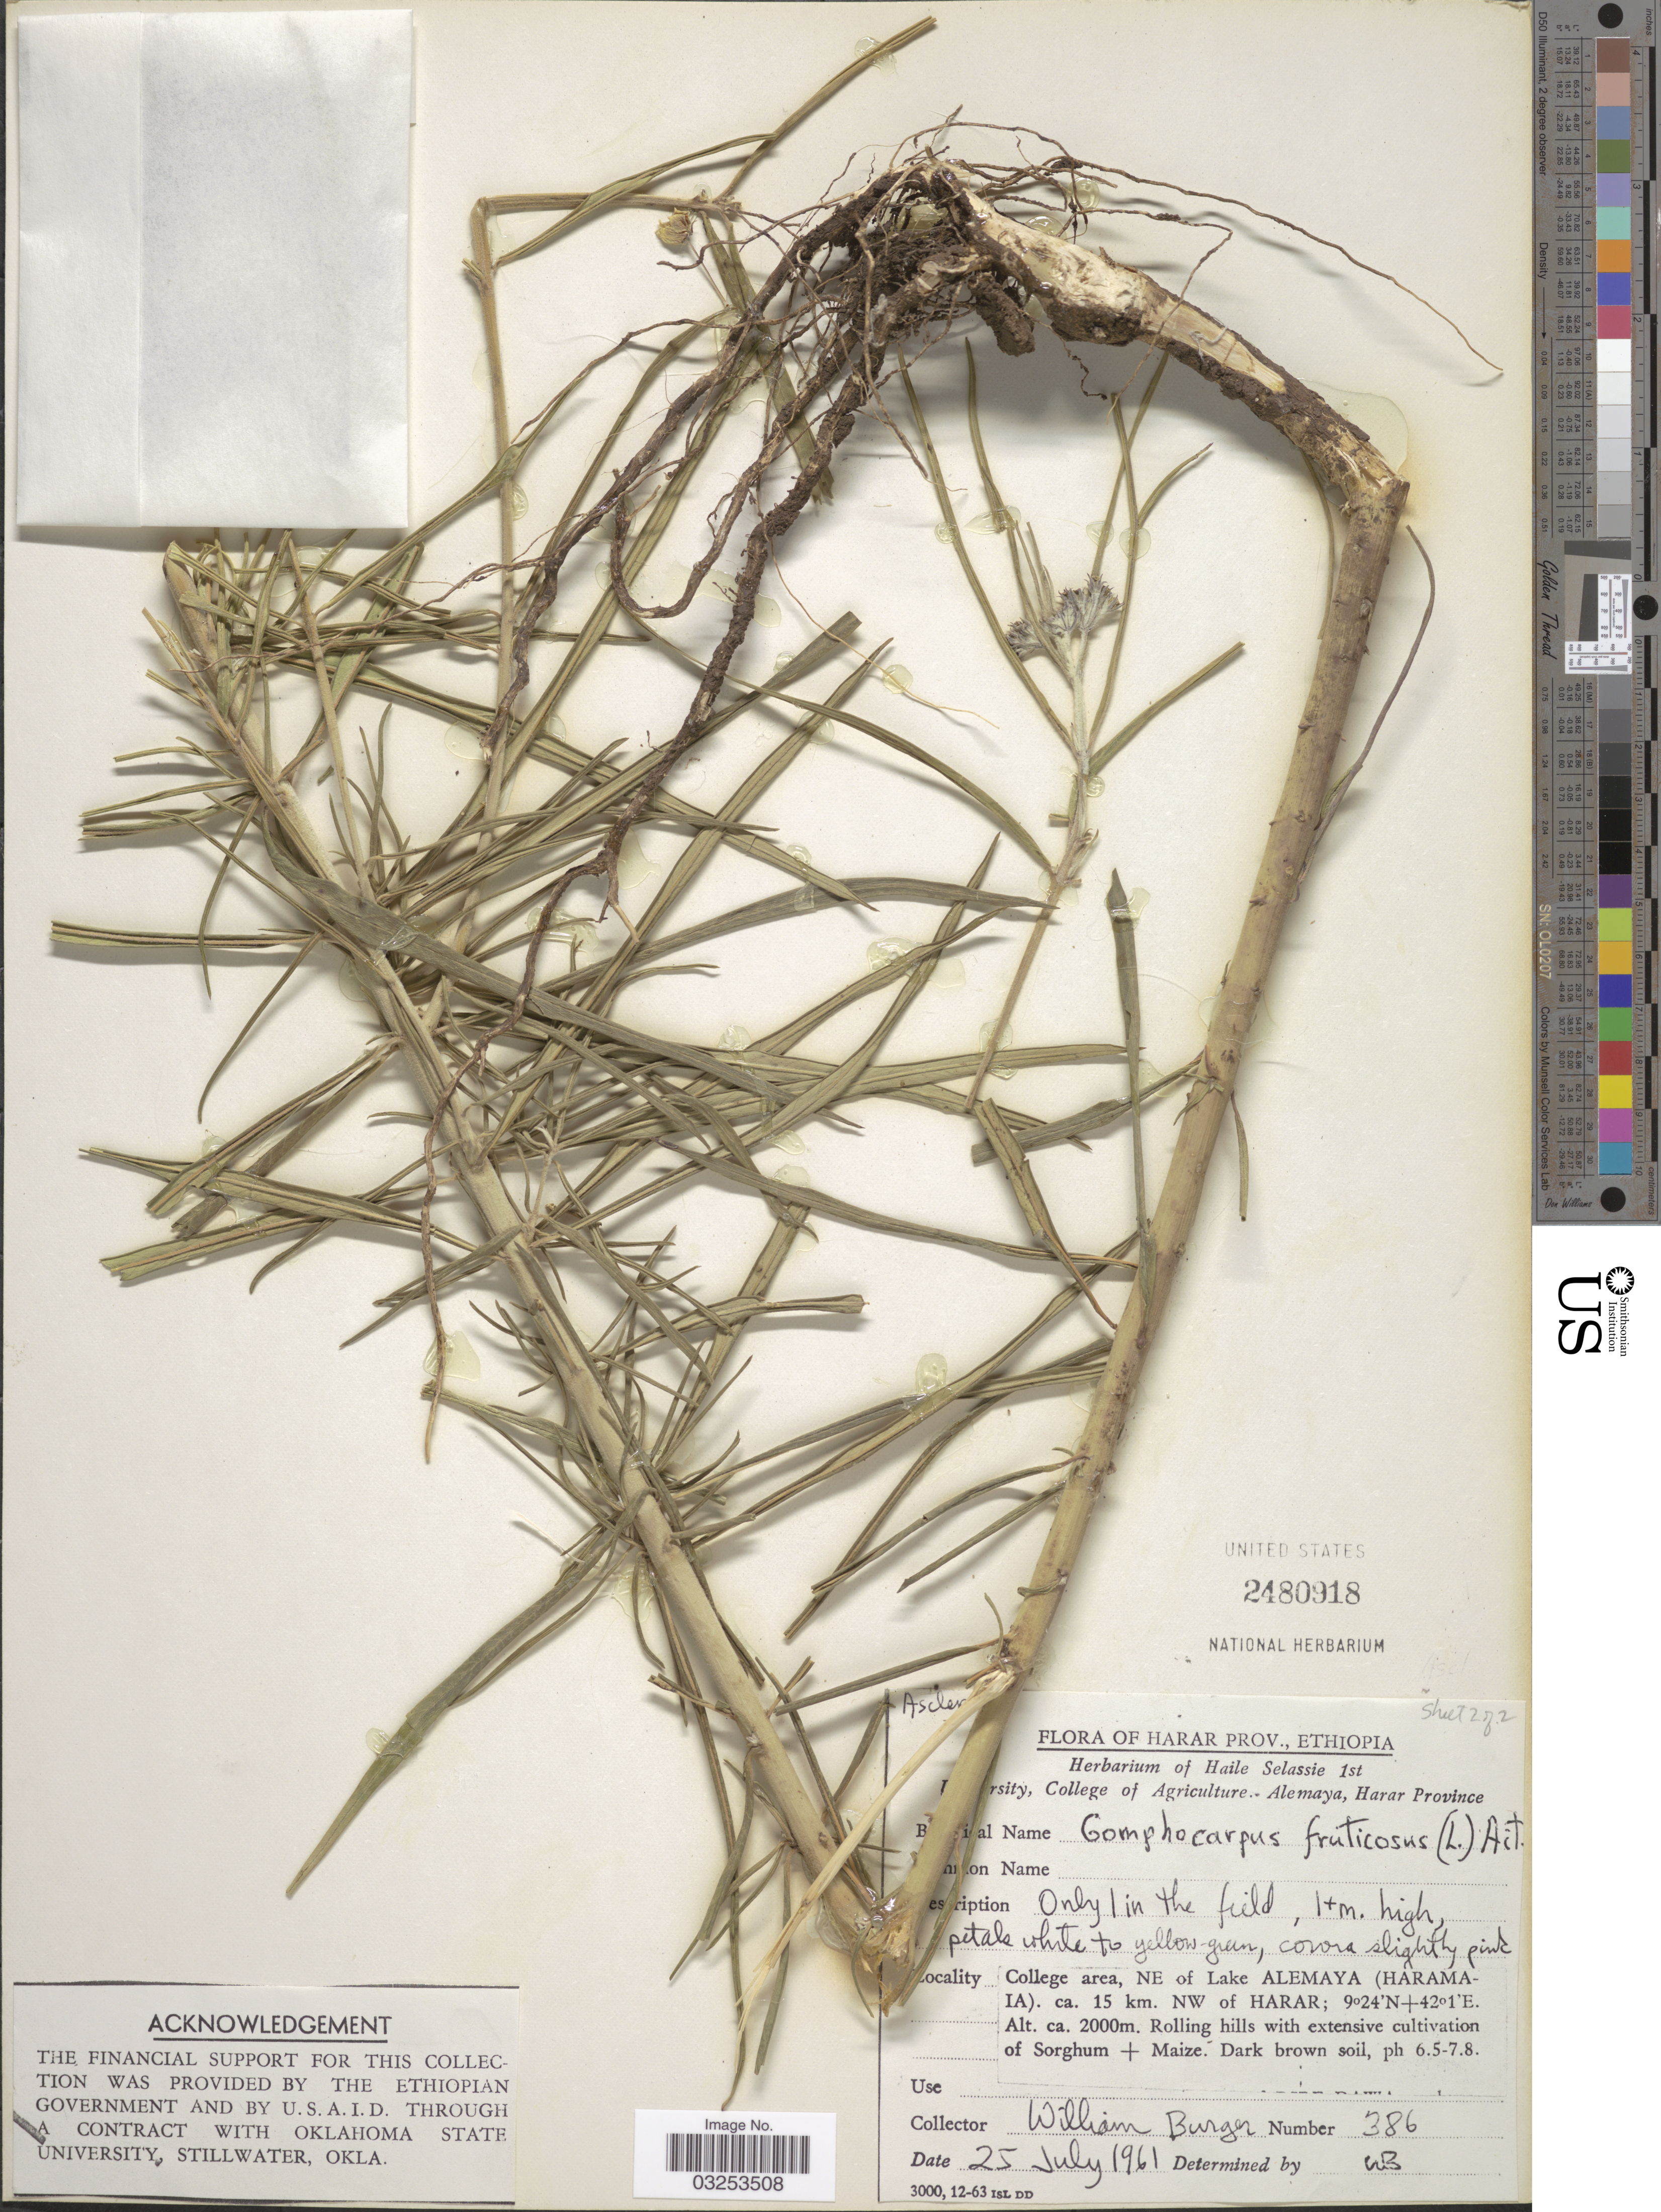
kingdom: Plantae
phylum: Tracheophyta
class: Magnoliopsida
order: Gentianales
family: Apocynaceae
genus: Gomphocarpus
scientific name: Gomphocarpus fruticosus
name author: (L.) W.T. Aiton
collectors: W. Burger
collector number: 386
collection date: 1961-07-25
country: Ethiopia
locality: Harar Prov. College area, NE of Lake Alemaya (Haramaia). ca. 15 km. NW of Harar.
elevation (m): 2000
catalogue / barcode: US 2480918